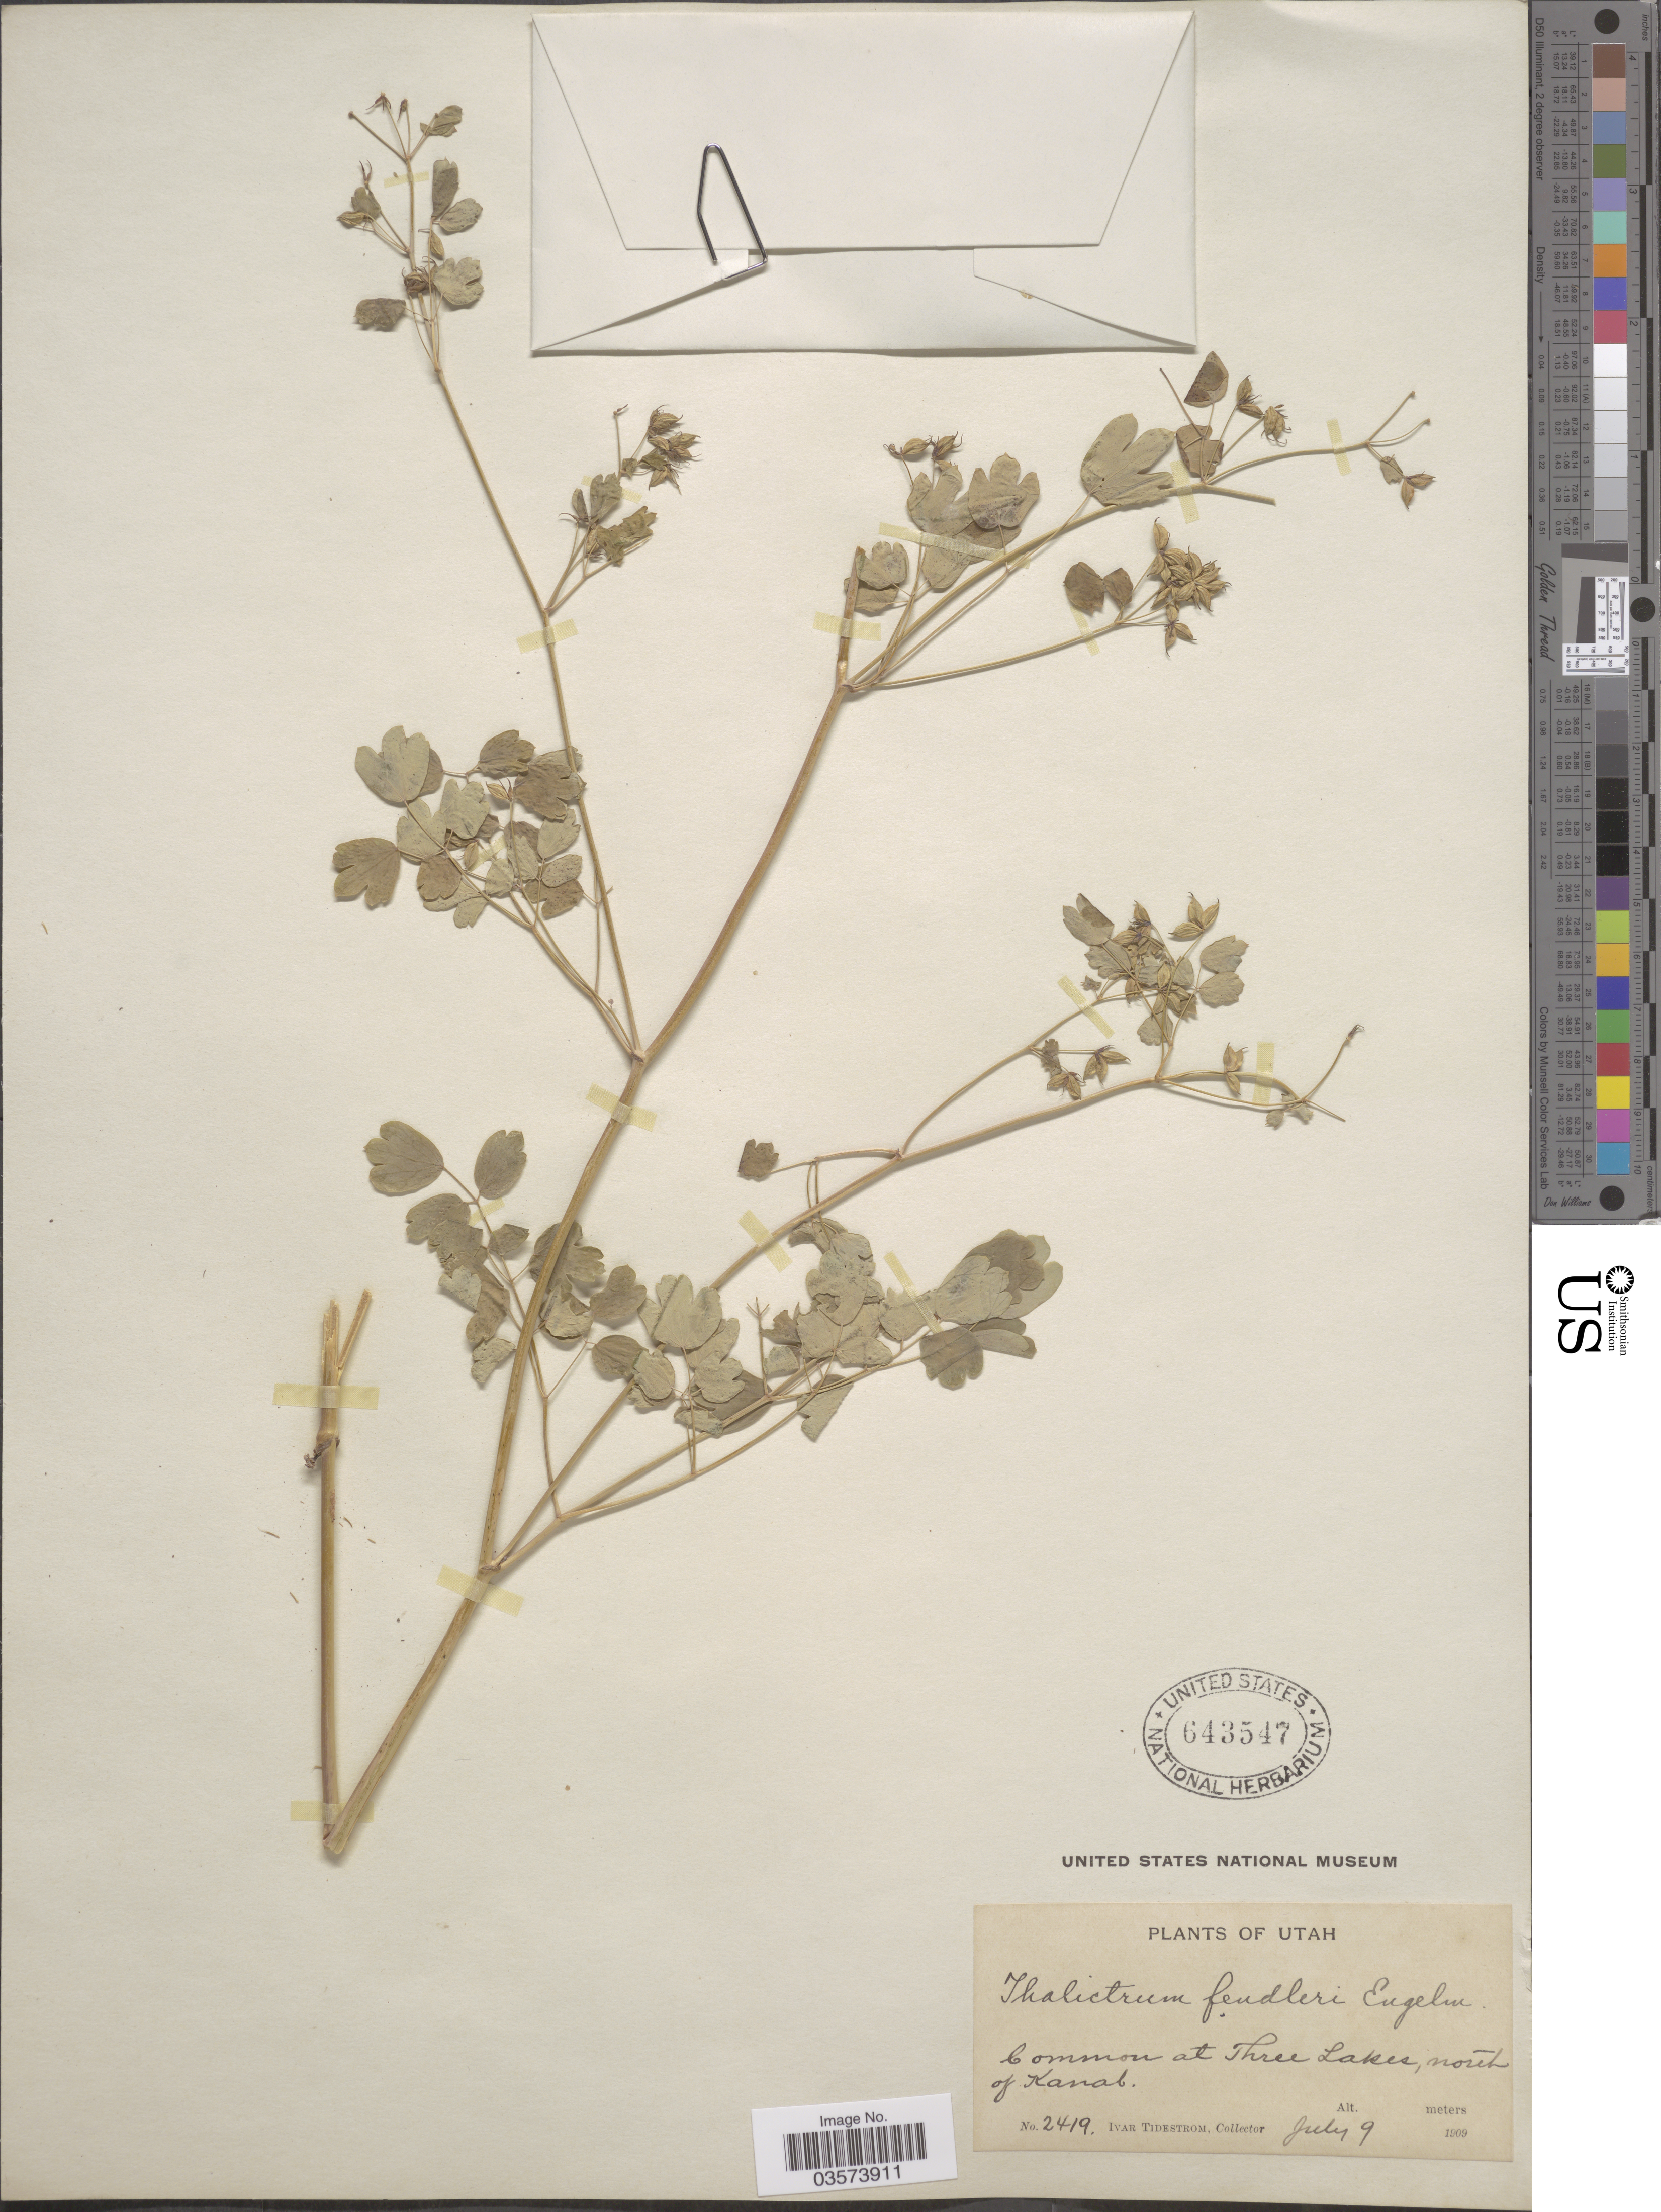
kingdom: Plantae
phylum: Tracheophyta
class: Magnoliopsida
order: Ranunculales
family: Ranunculaceae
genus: Thalictrum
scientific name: Thalictrum fendleri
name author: Engelm. ex A. Gray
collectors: I. F. Tidestrom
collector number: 2419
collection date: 1909-07-09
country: United States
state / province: Utah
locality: Common at three Lakes, north of Kanab.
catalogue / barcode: US 643547